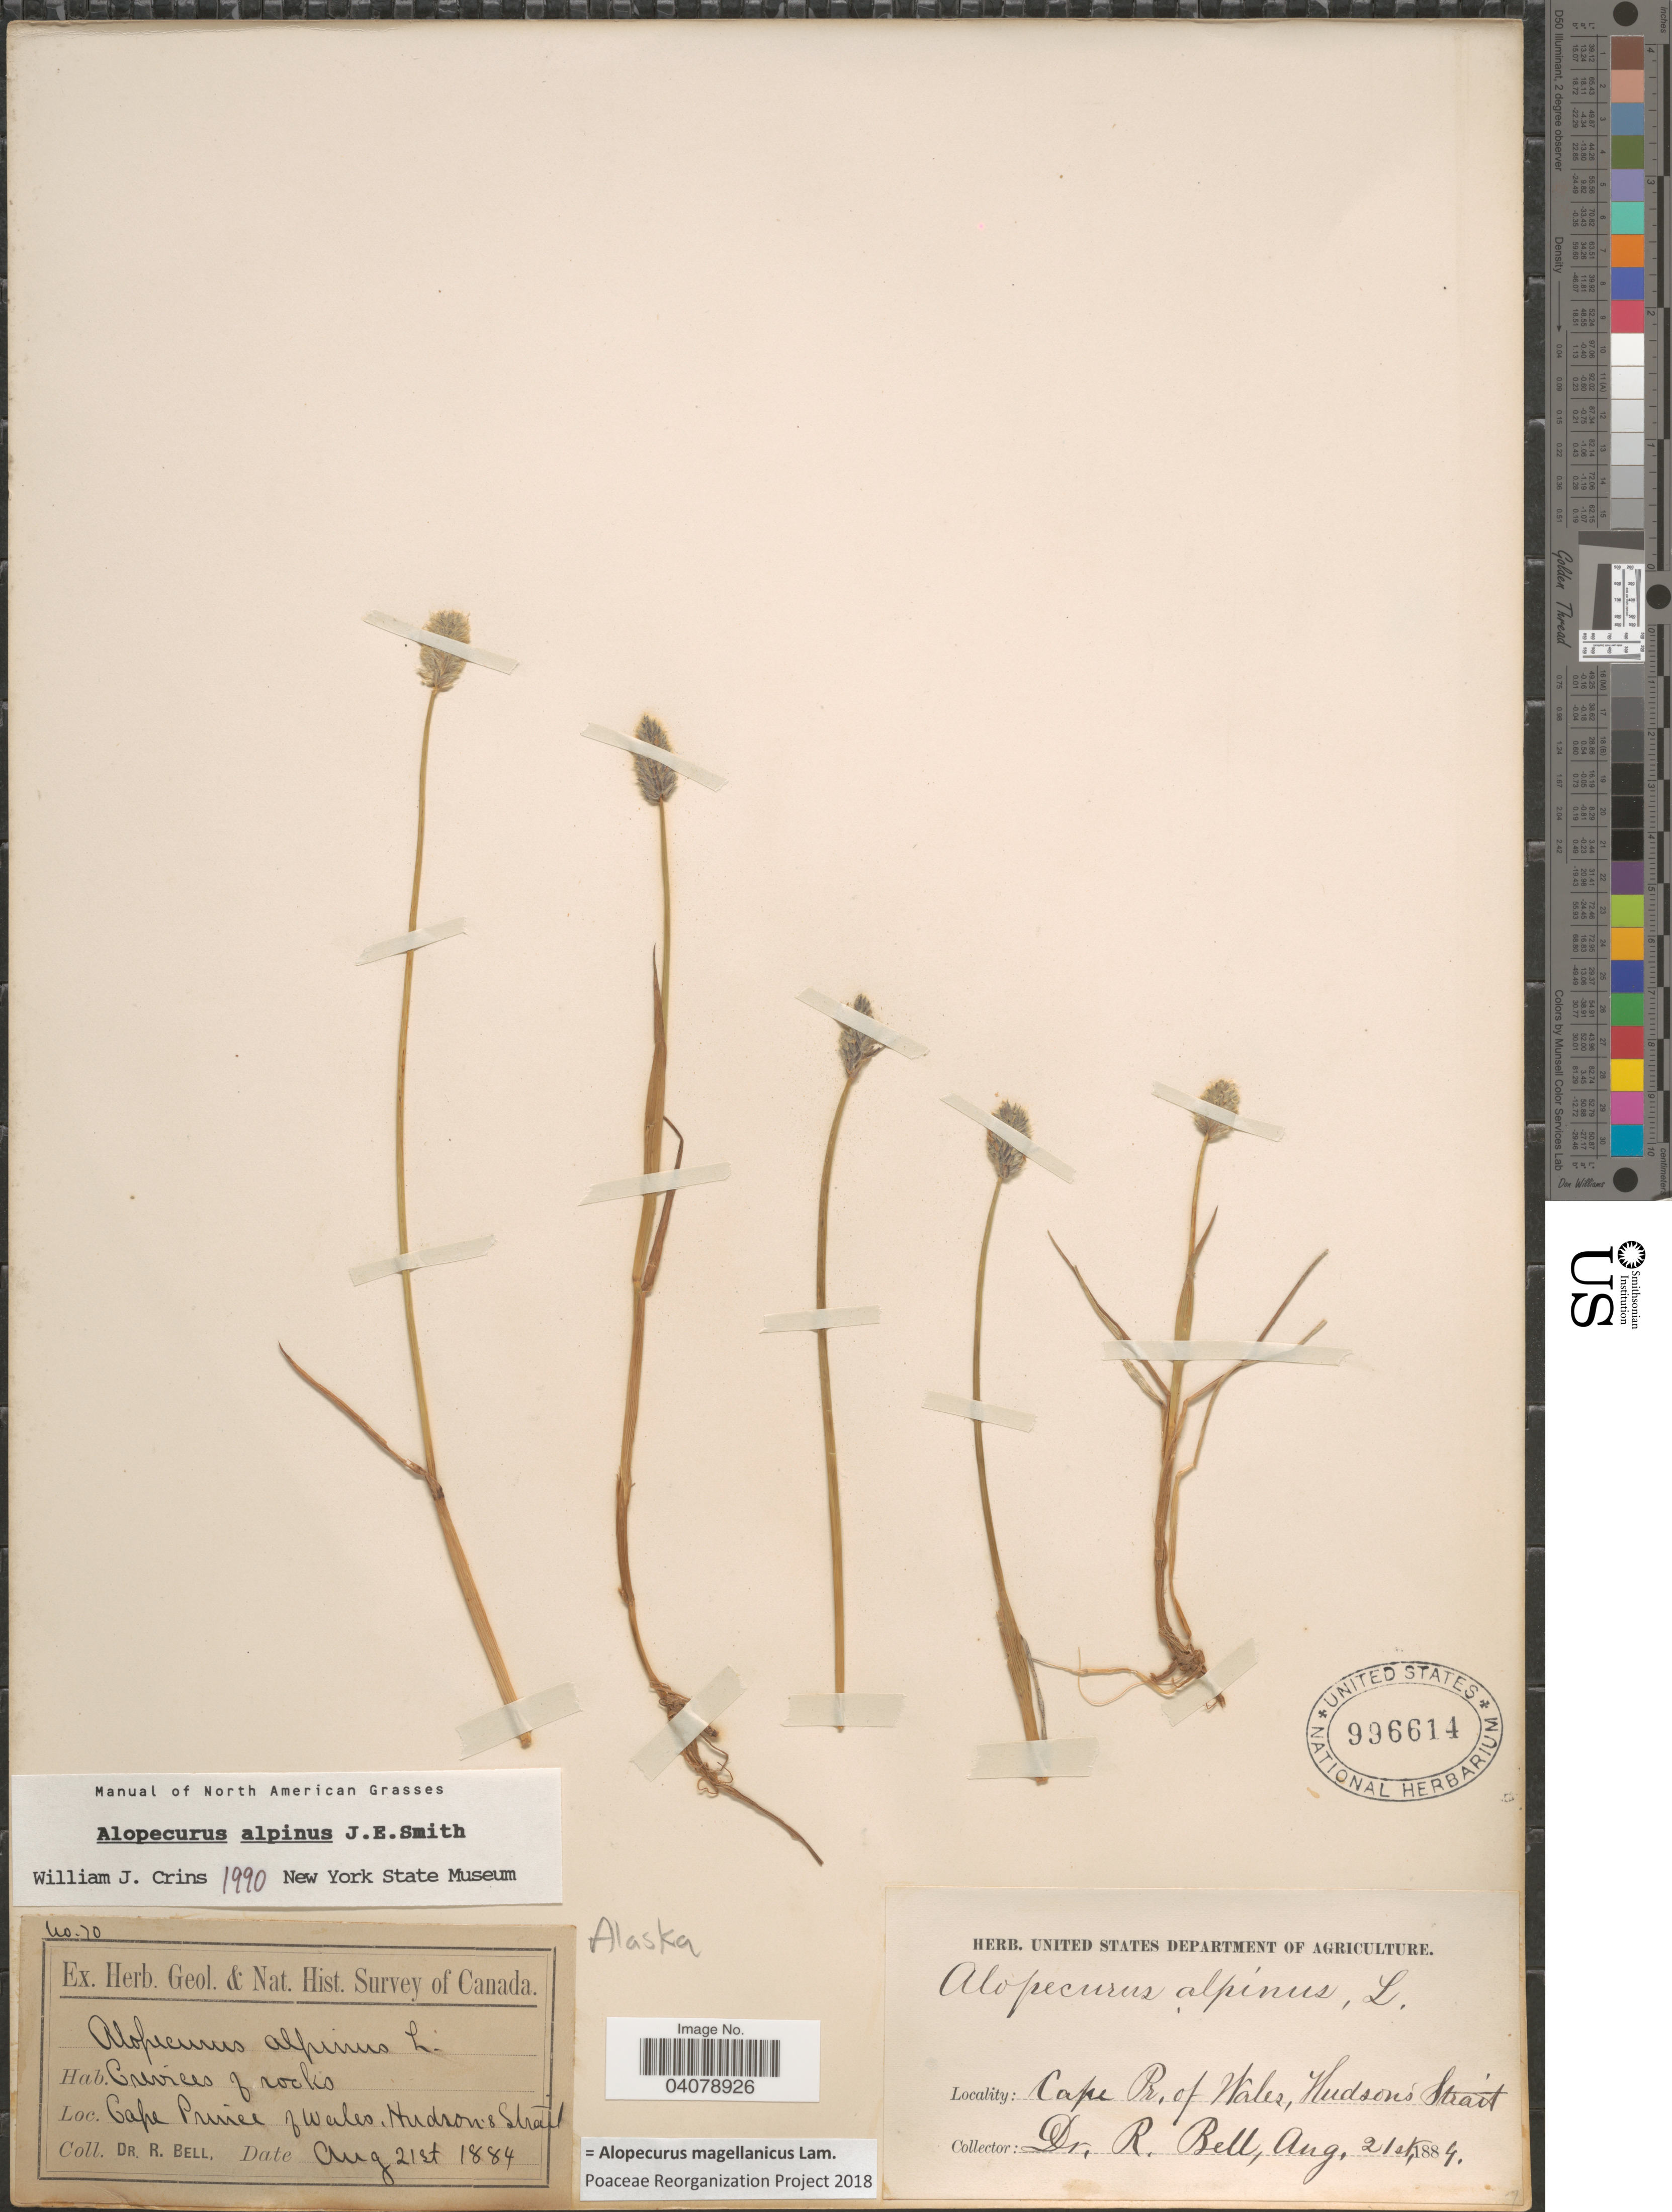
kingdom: Plantae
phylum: Tracheophyta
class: Liliopsida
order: Poales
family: Poaceae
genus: Alopecurus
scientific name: Alopecurus magellanicus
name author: Lam.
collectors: C. R. Bell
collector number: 70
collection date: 1884-08-21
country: United States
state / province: Alaska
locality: Herb. Geol. & Nat. Hist. Survey of Canada. Cape Prince of Wales. Hudson's Strait.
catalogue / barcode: US 996614